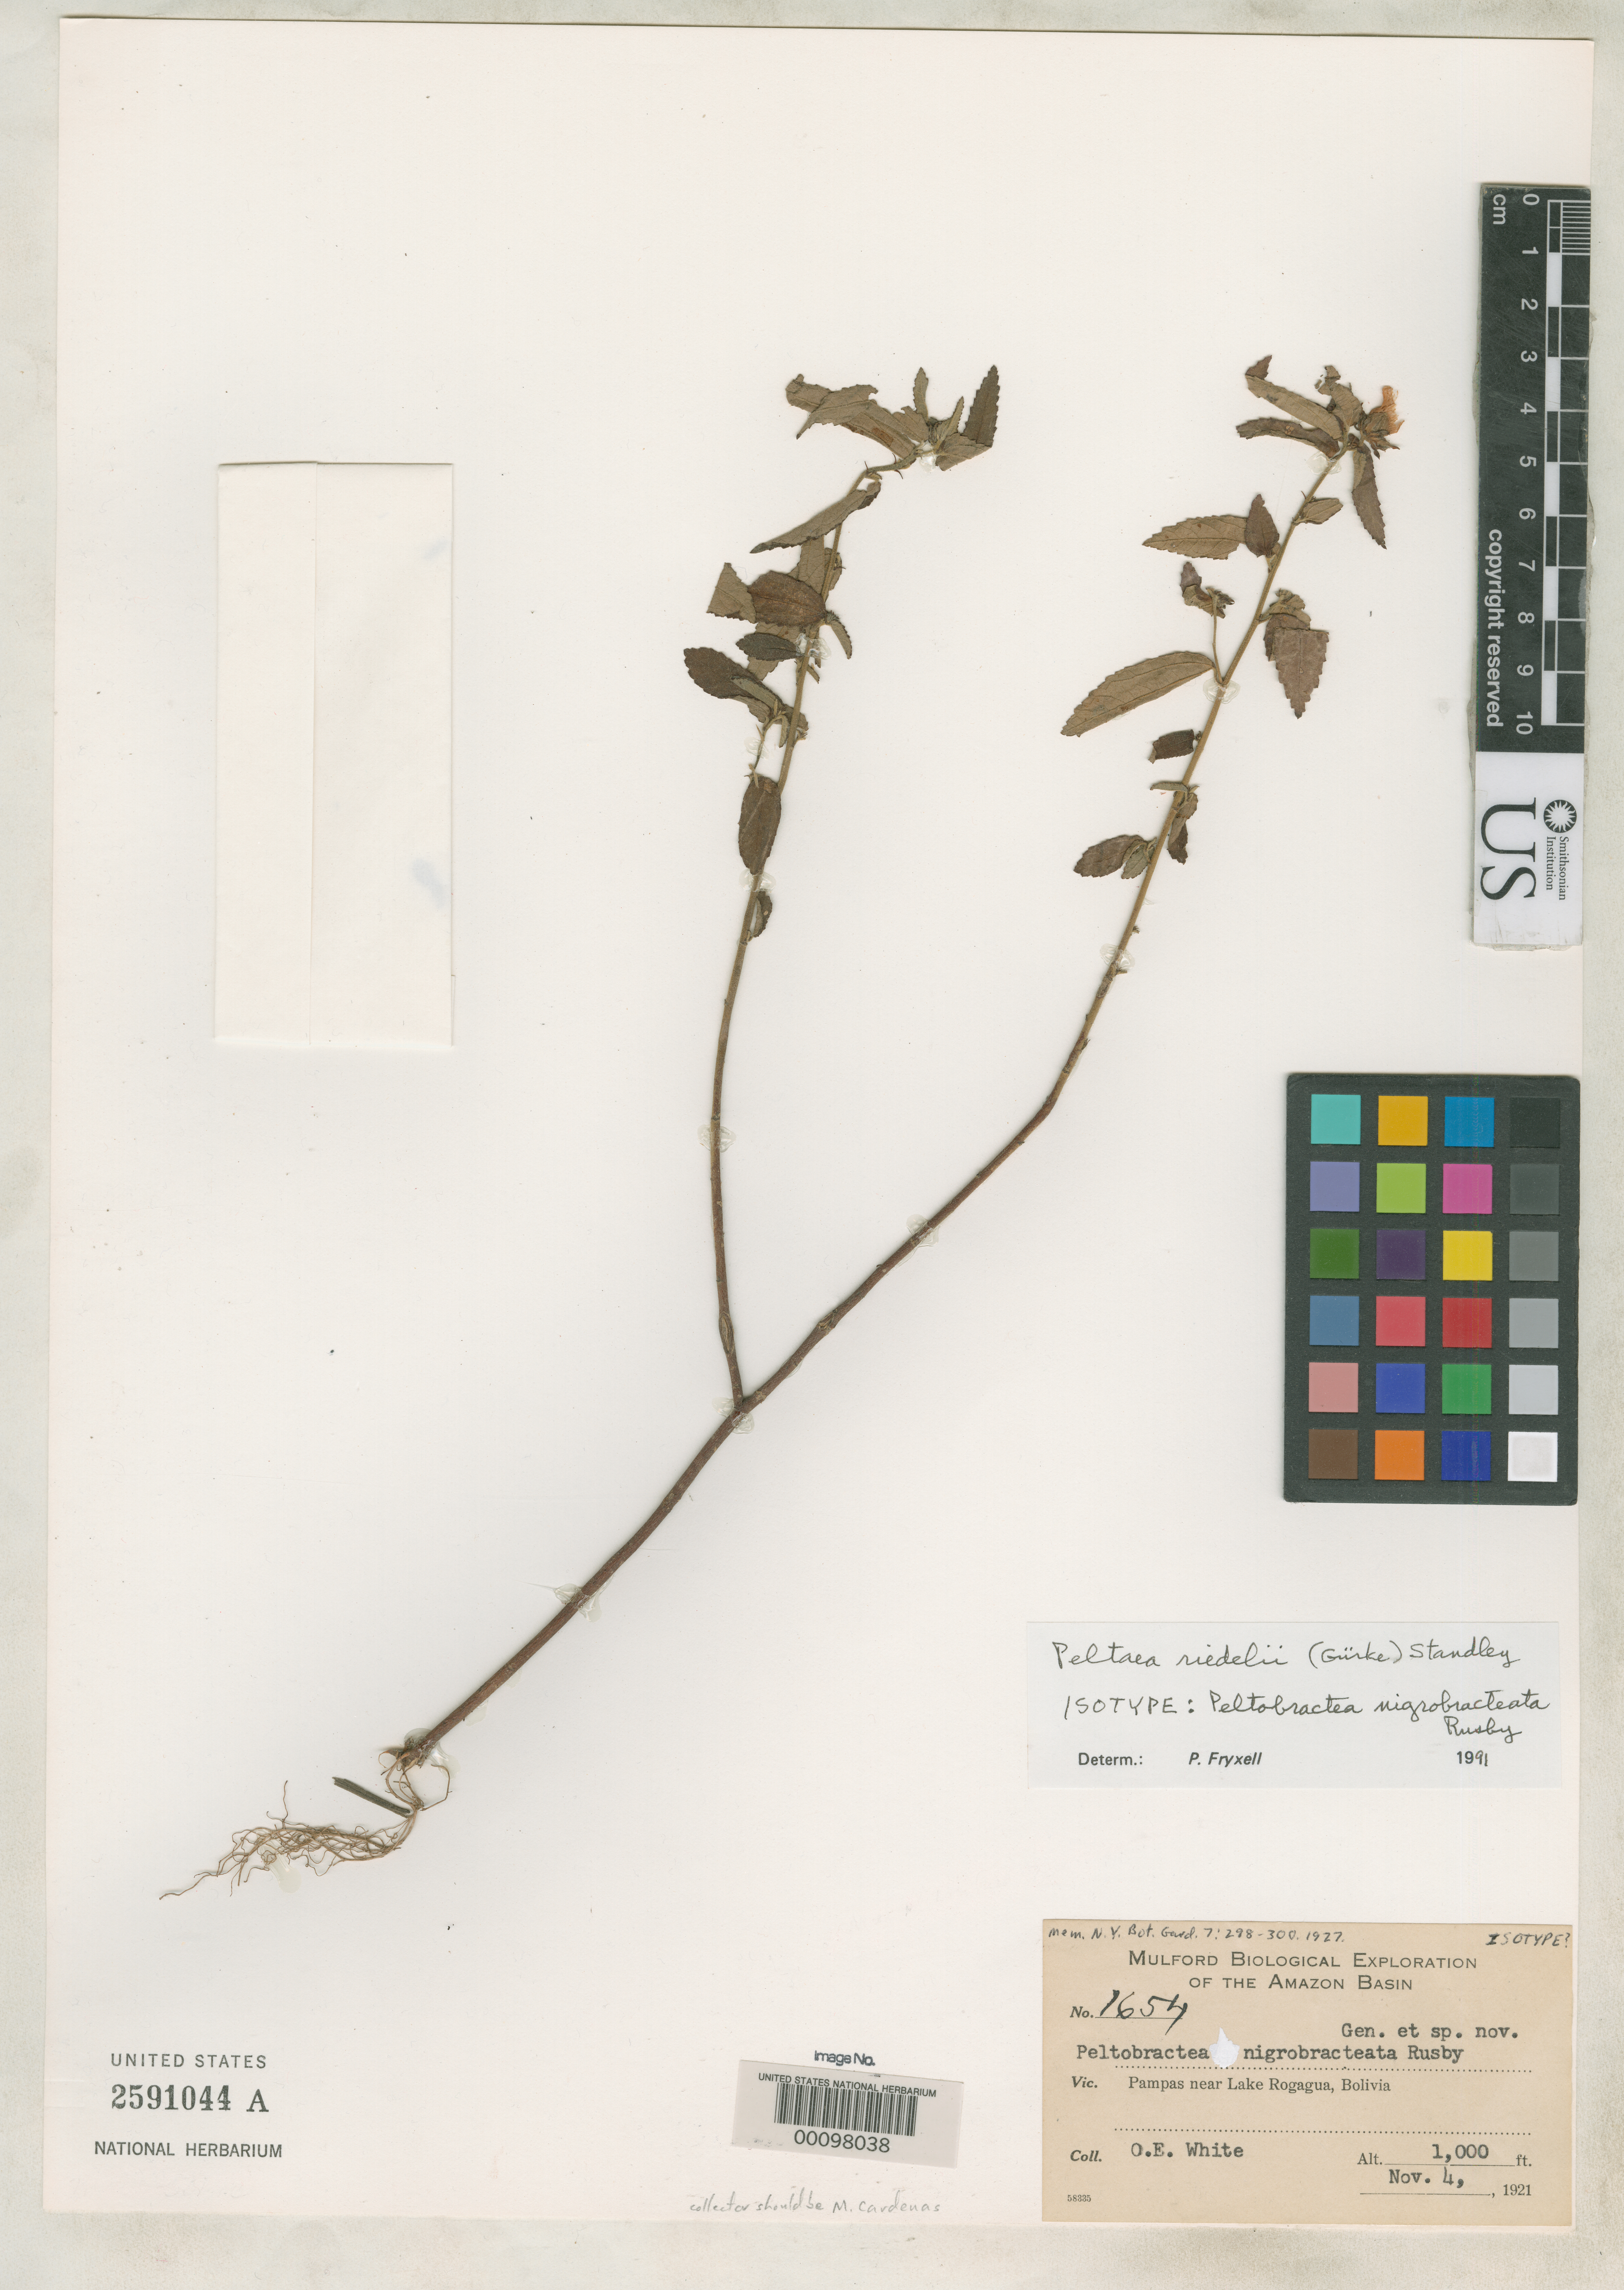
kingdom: Plantae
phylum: Tracheophyta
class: Magnoliopsida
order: Malvales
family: Malvaceae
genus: Peltobractea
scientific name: Peltobractea nigrobracteata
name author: Rusby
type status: Possible Isotype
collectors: O. E. White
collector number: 1654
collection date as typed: Nov. 4, 1921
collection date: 1921-11-04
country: Bolivia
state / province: Beni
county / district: José Ballivián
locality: Pampas near Lake Rogagua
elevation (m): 305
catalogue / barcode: US 2591044A